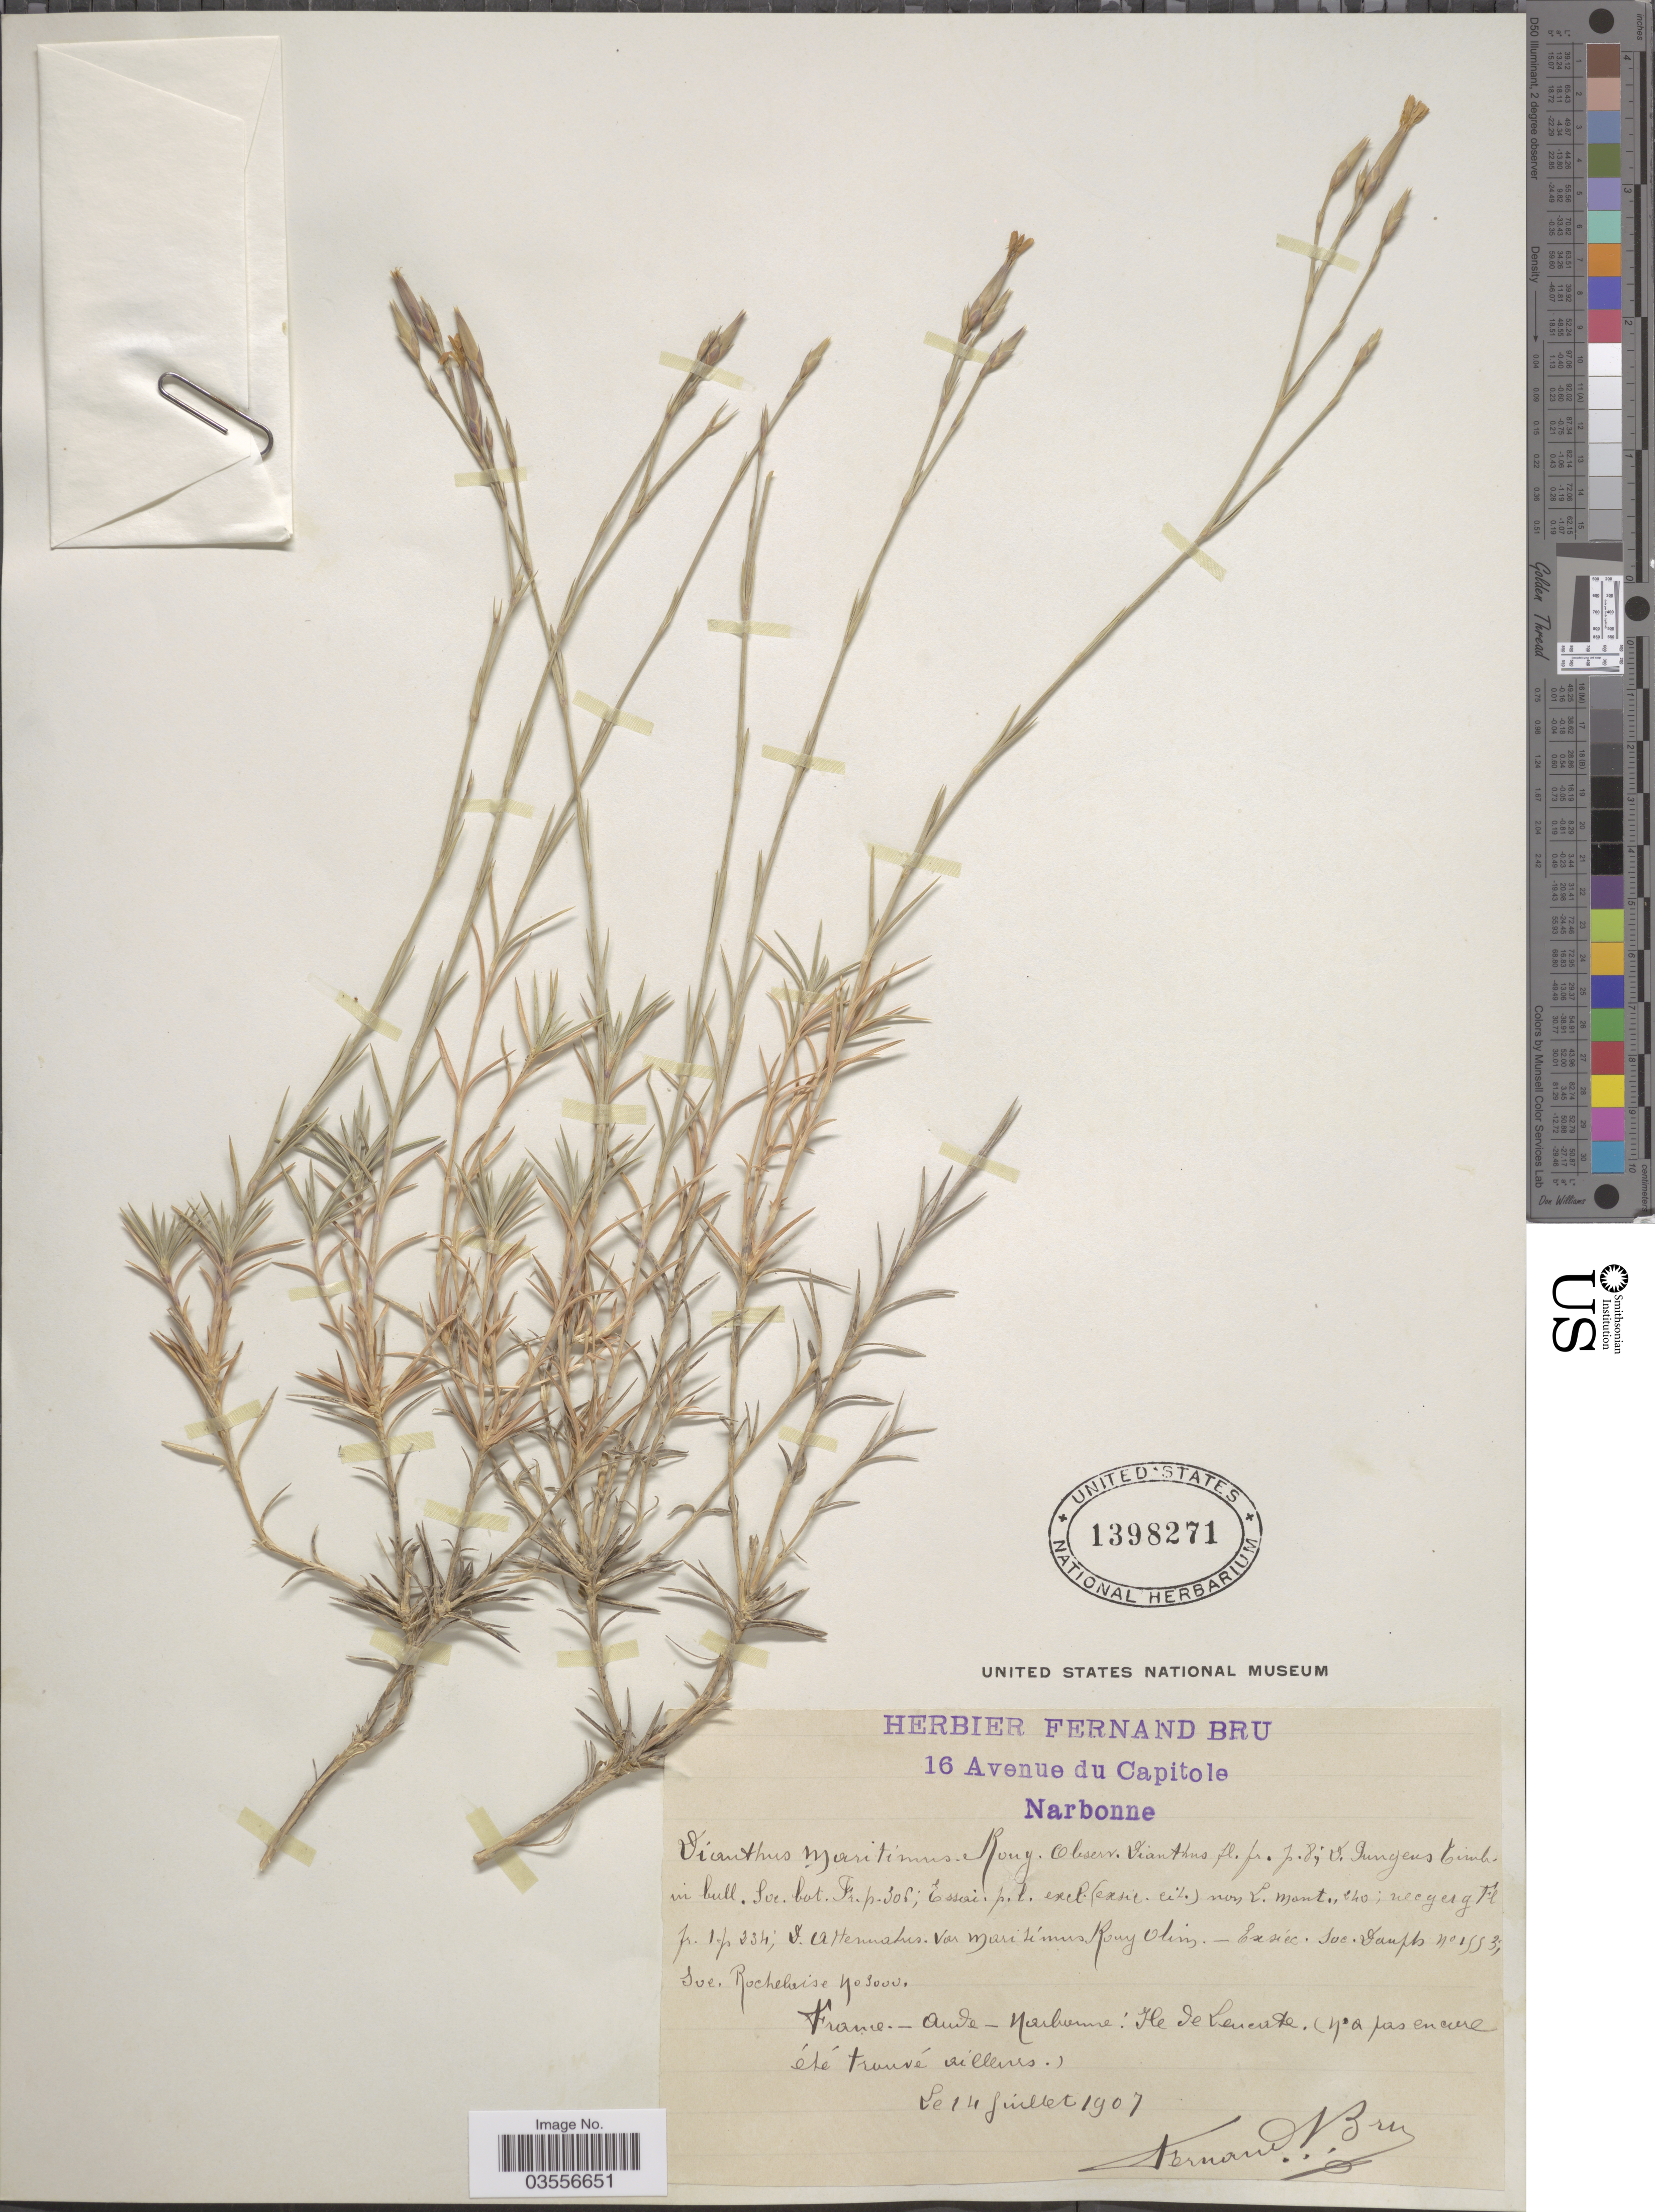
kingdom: Plantae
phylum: Tracheophyta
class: Magnoliopsida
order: Caryophyllales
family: Caryophyllaceae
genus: Dianthus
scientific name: Dianthus maritimus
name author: Jord.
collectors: F. Bru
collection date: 1907-07-14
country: France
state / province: Occitanie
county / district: Aude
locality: France-Aude-Narbonne: He de Lanente. (4a pas encure été trouré oillenis). [interpreted]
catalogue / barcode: US 1398271